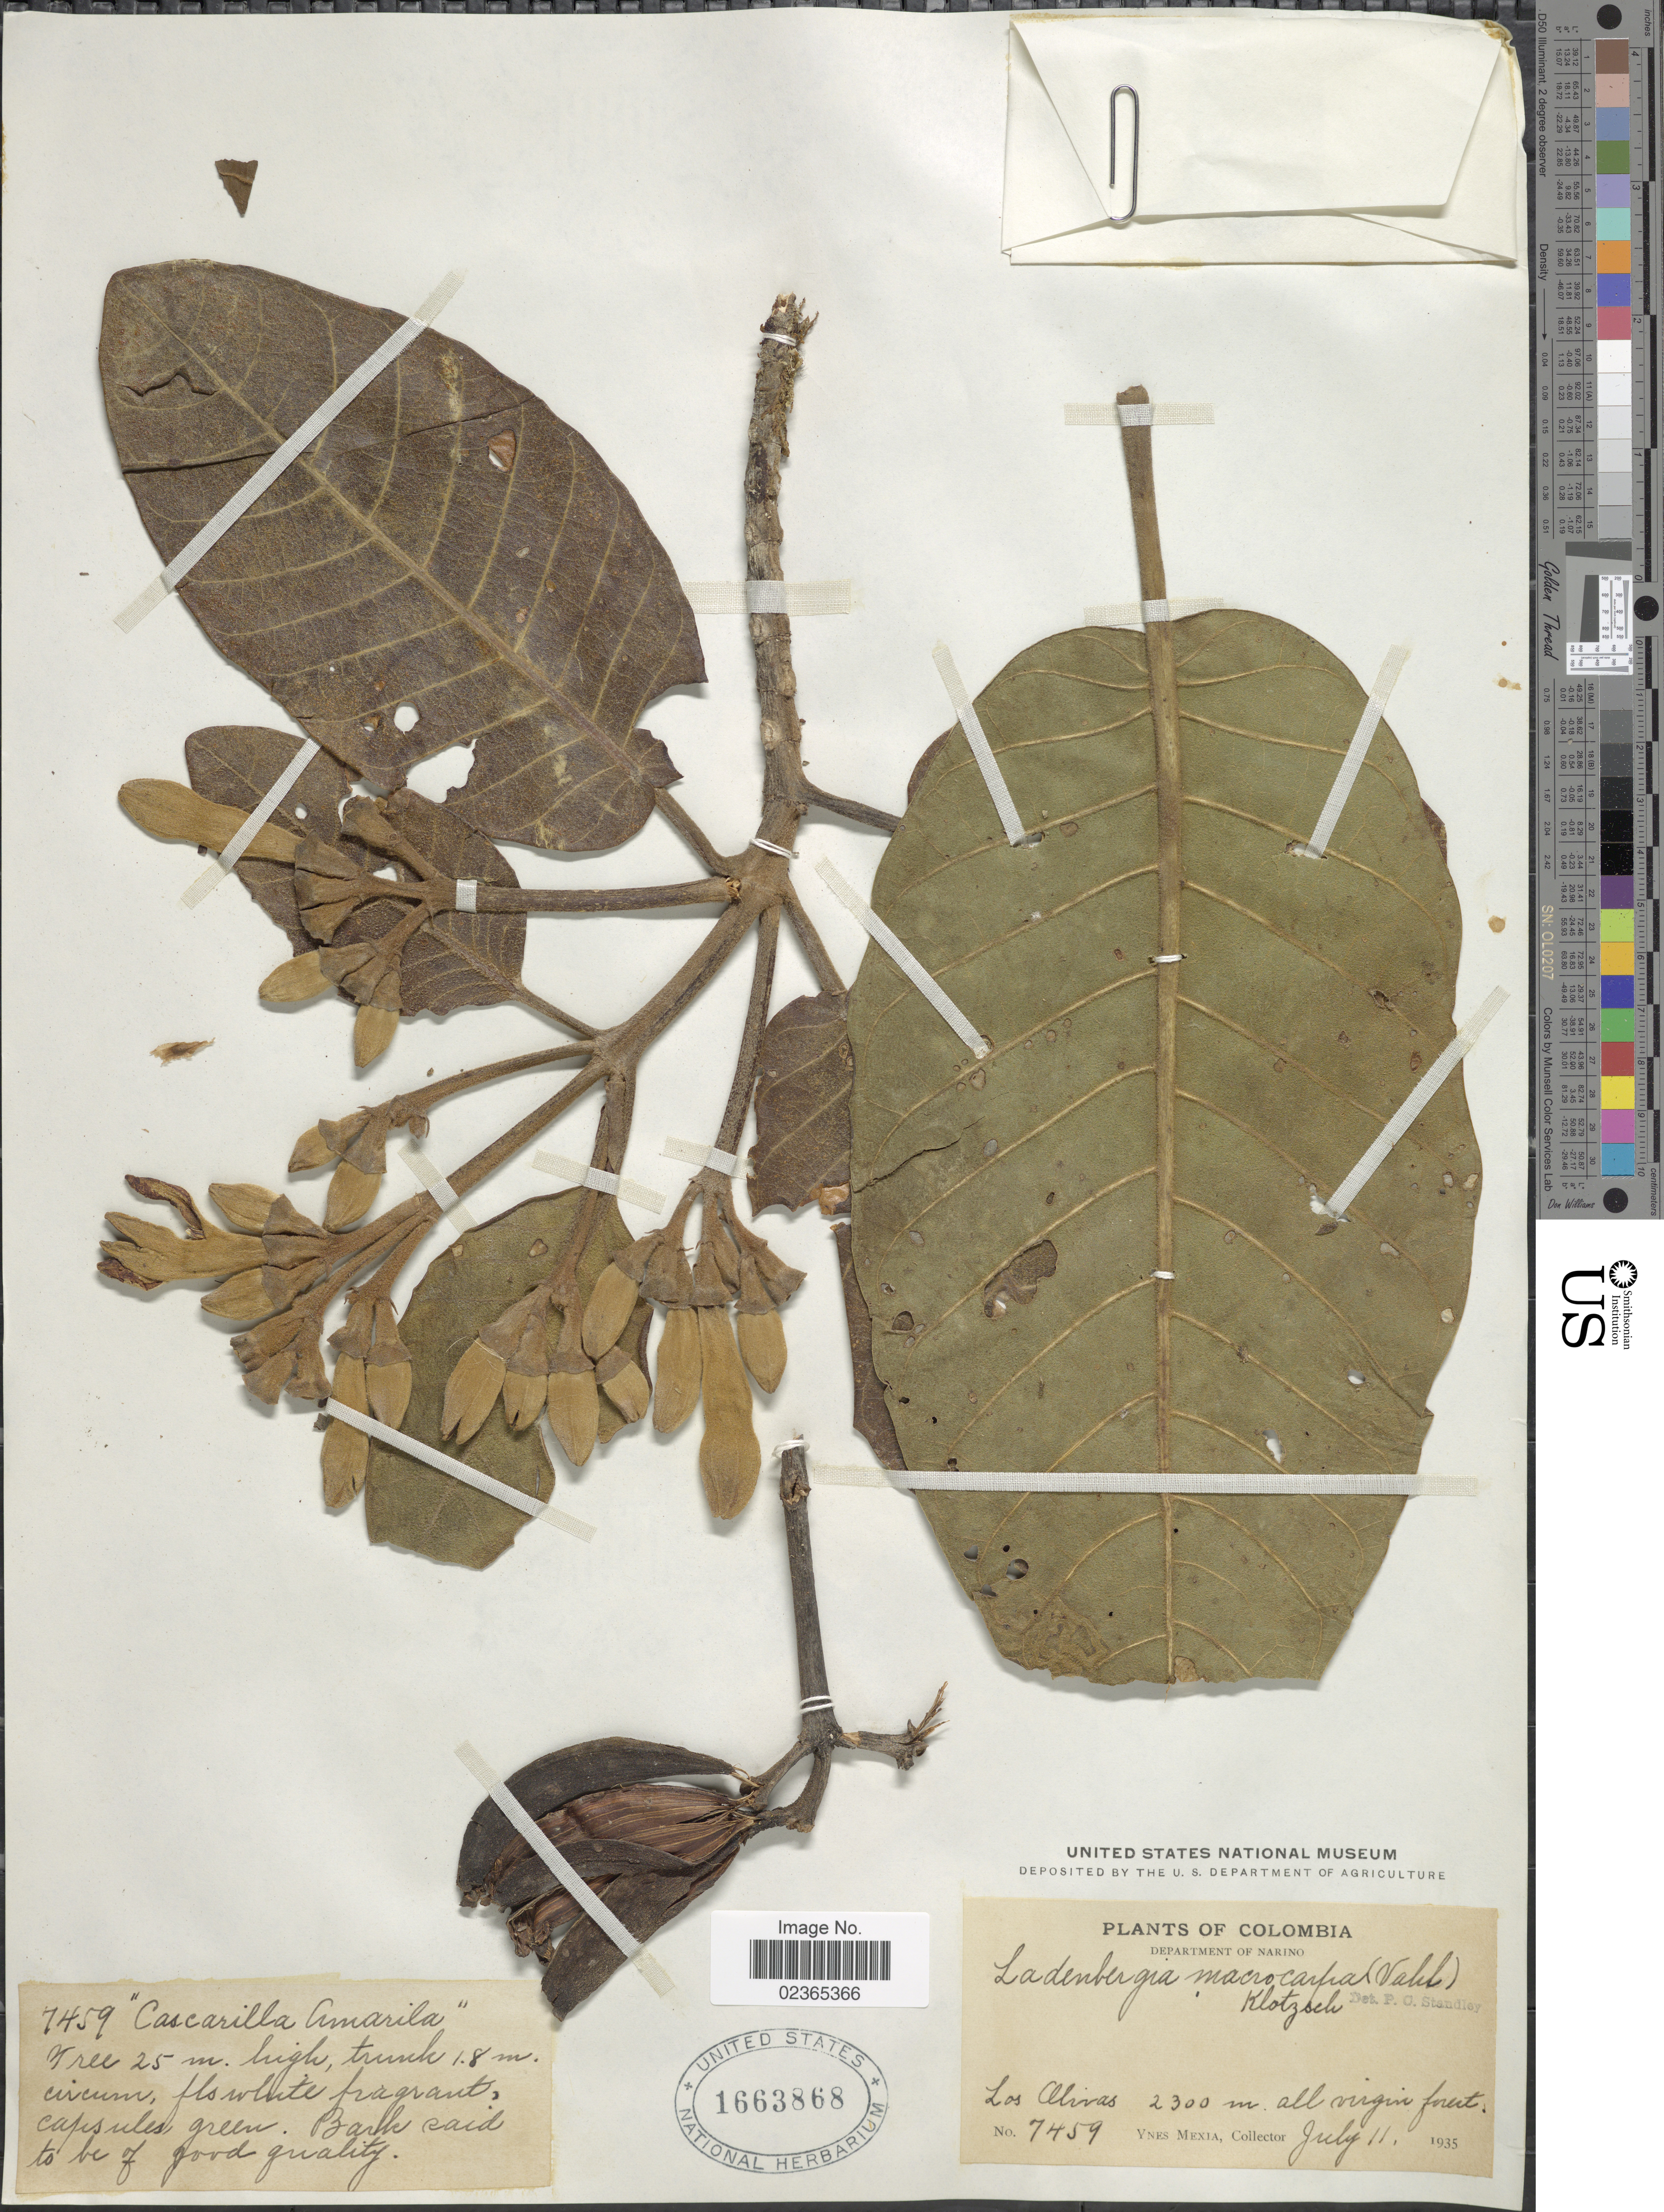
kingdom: Plantae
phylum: Tracheophyta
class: Magnoliopsida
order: Gentianales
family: Rubiaceae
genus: Ladenbergia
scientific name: Ladenbergia macrocarpa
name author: (Vahl) Klotzsch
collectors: Y. Mexia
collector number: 7459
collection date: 1935-10-11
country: Colombia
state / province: Nariño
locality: Los Alivas [interpreted]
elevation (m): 2300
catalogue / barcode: US 1663868